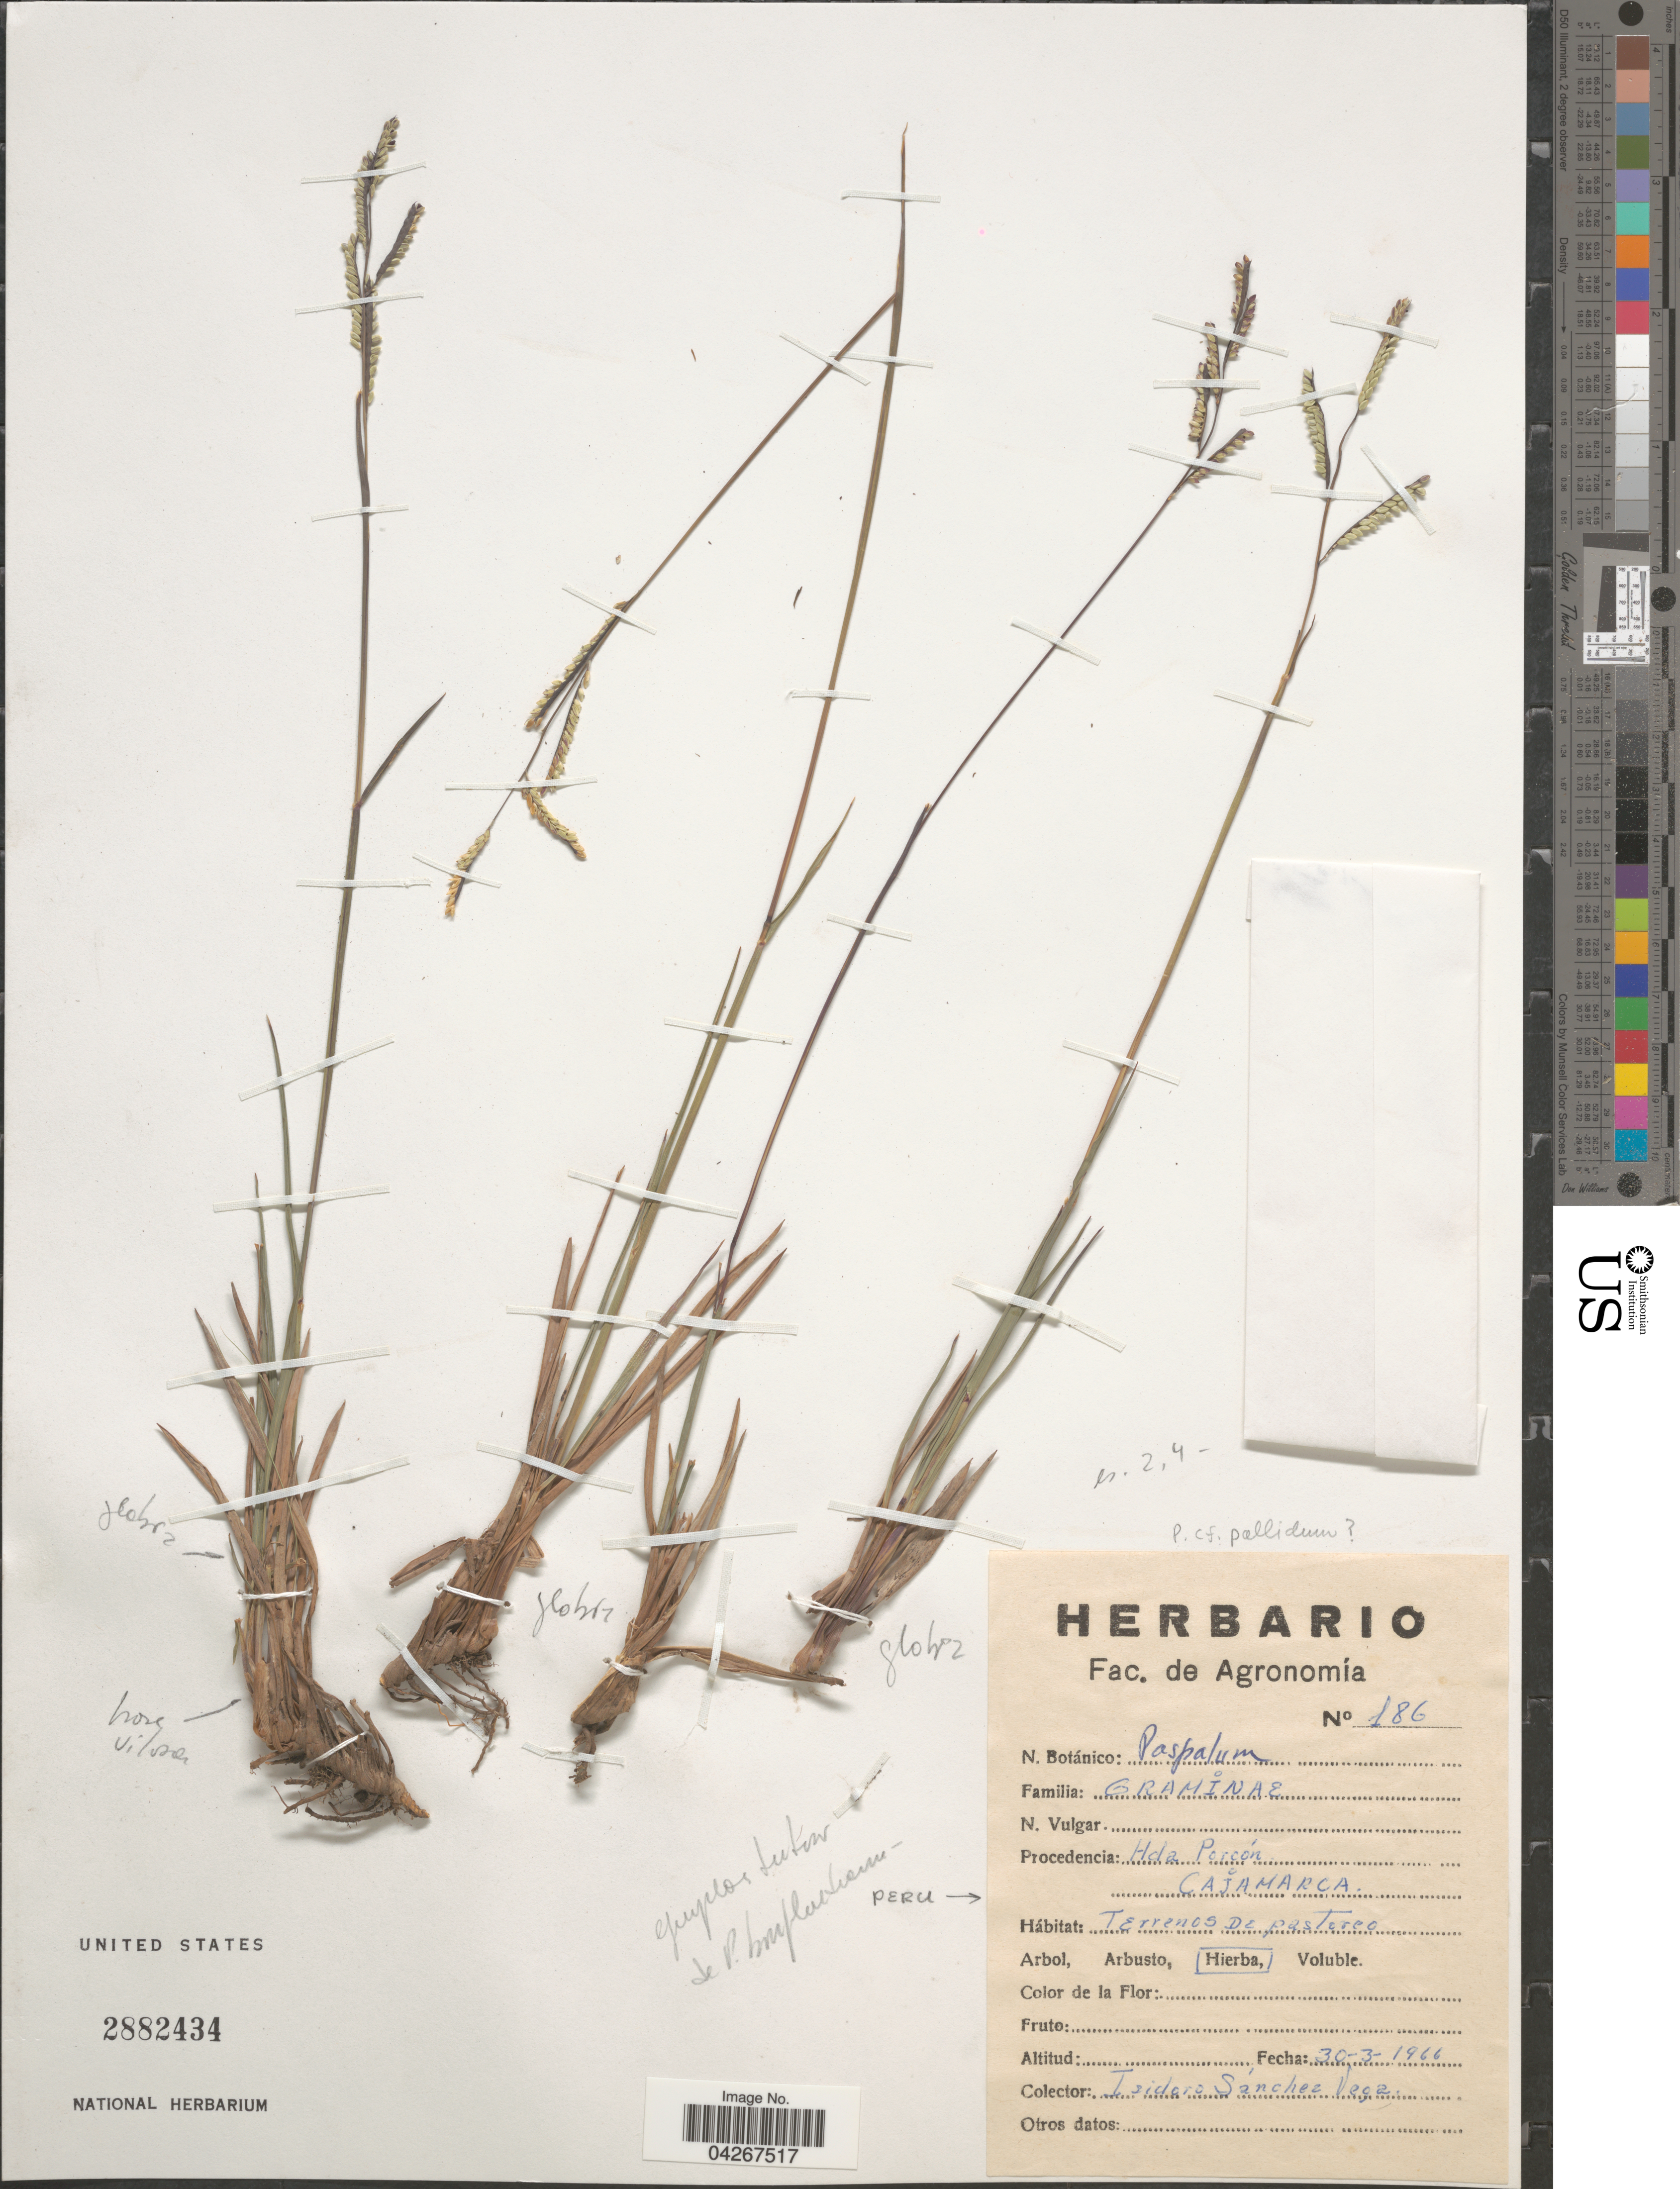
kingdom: Plantae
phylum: Tracheophyta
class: Liliopsida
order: Poales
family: Poaceae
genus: Paspalum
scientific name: Paspalum bonplandianum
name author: Flüggé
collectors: I. M. Sánchez Vega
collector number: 186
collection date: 1966-03-30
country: Peru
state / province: Cajamarca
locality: Procedencia: Hda. Porcón. Terrenos de pastereo.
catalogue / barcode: US 2882434